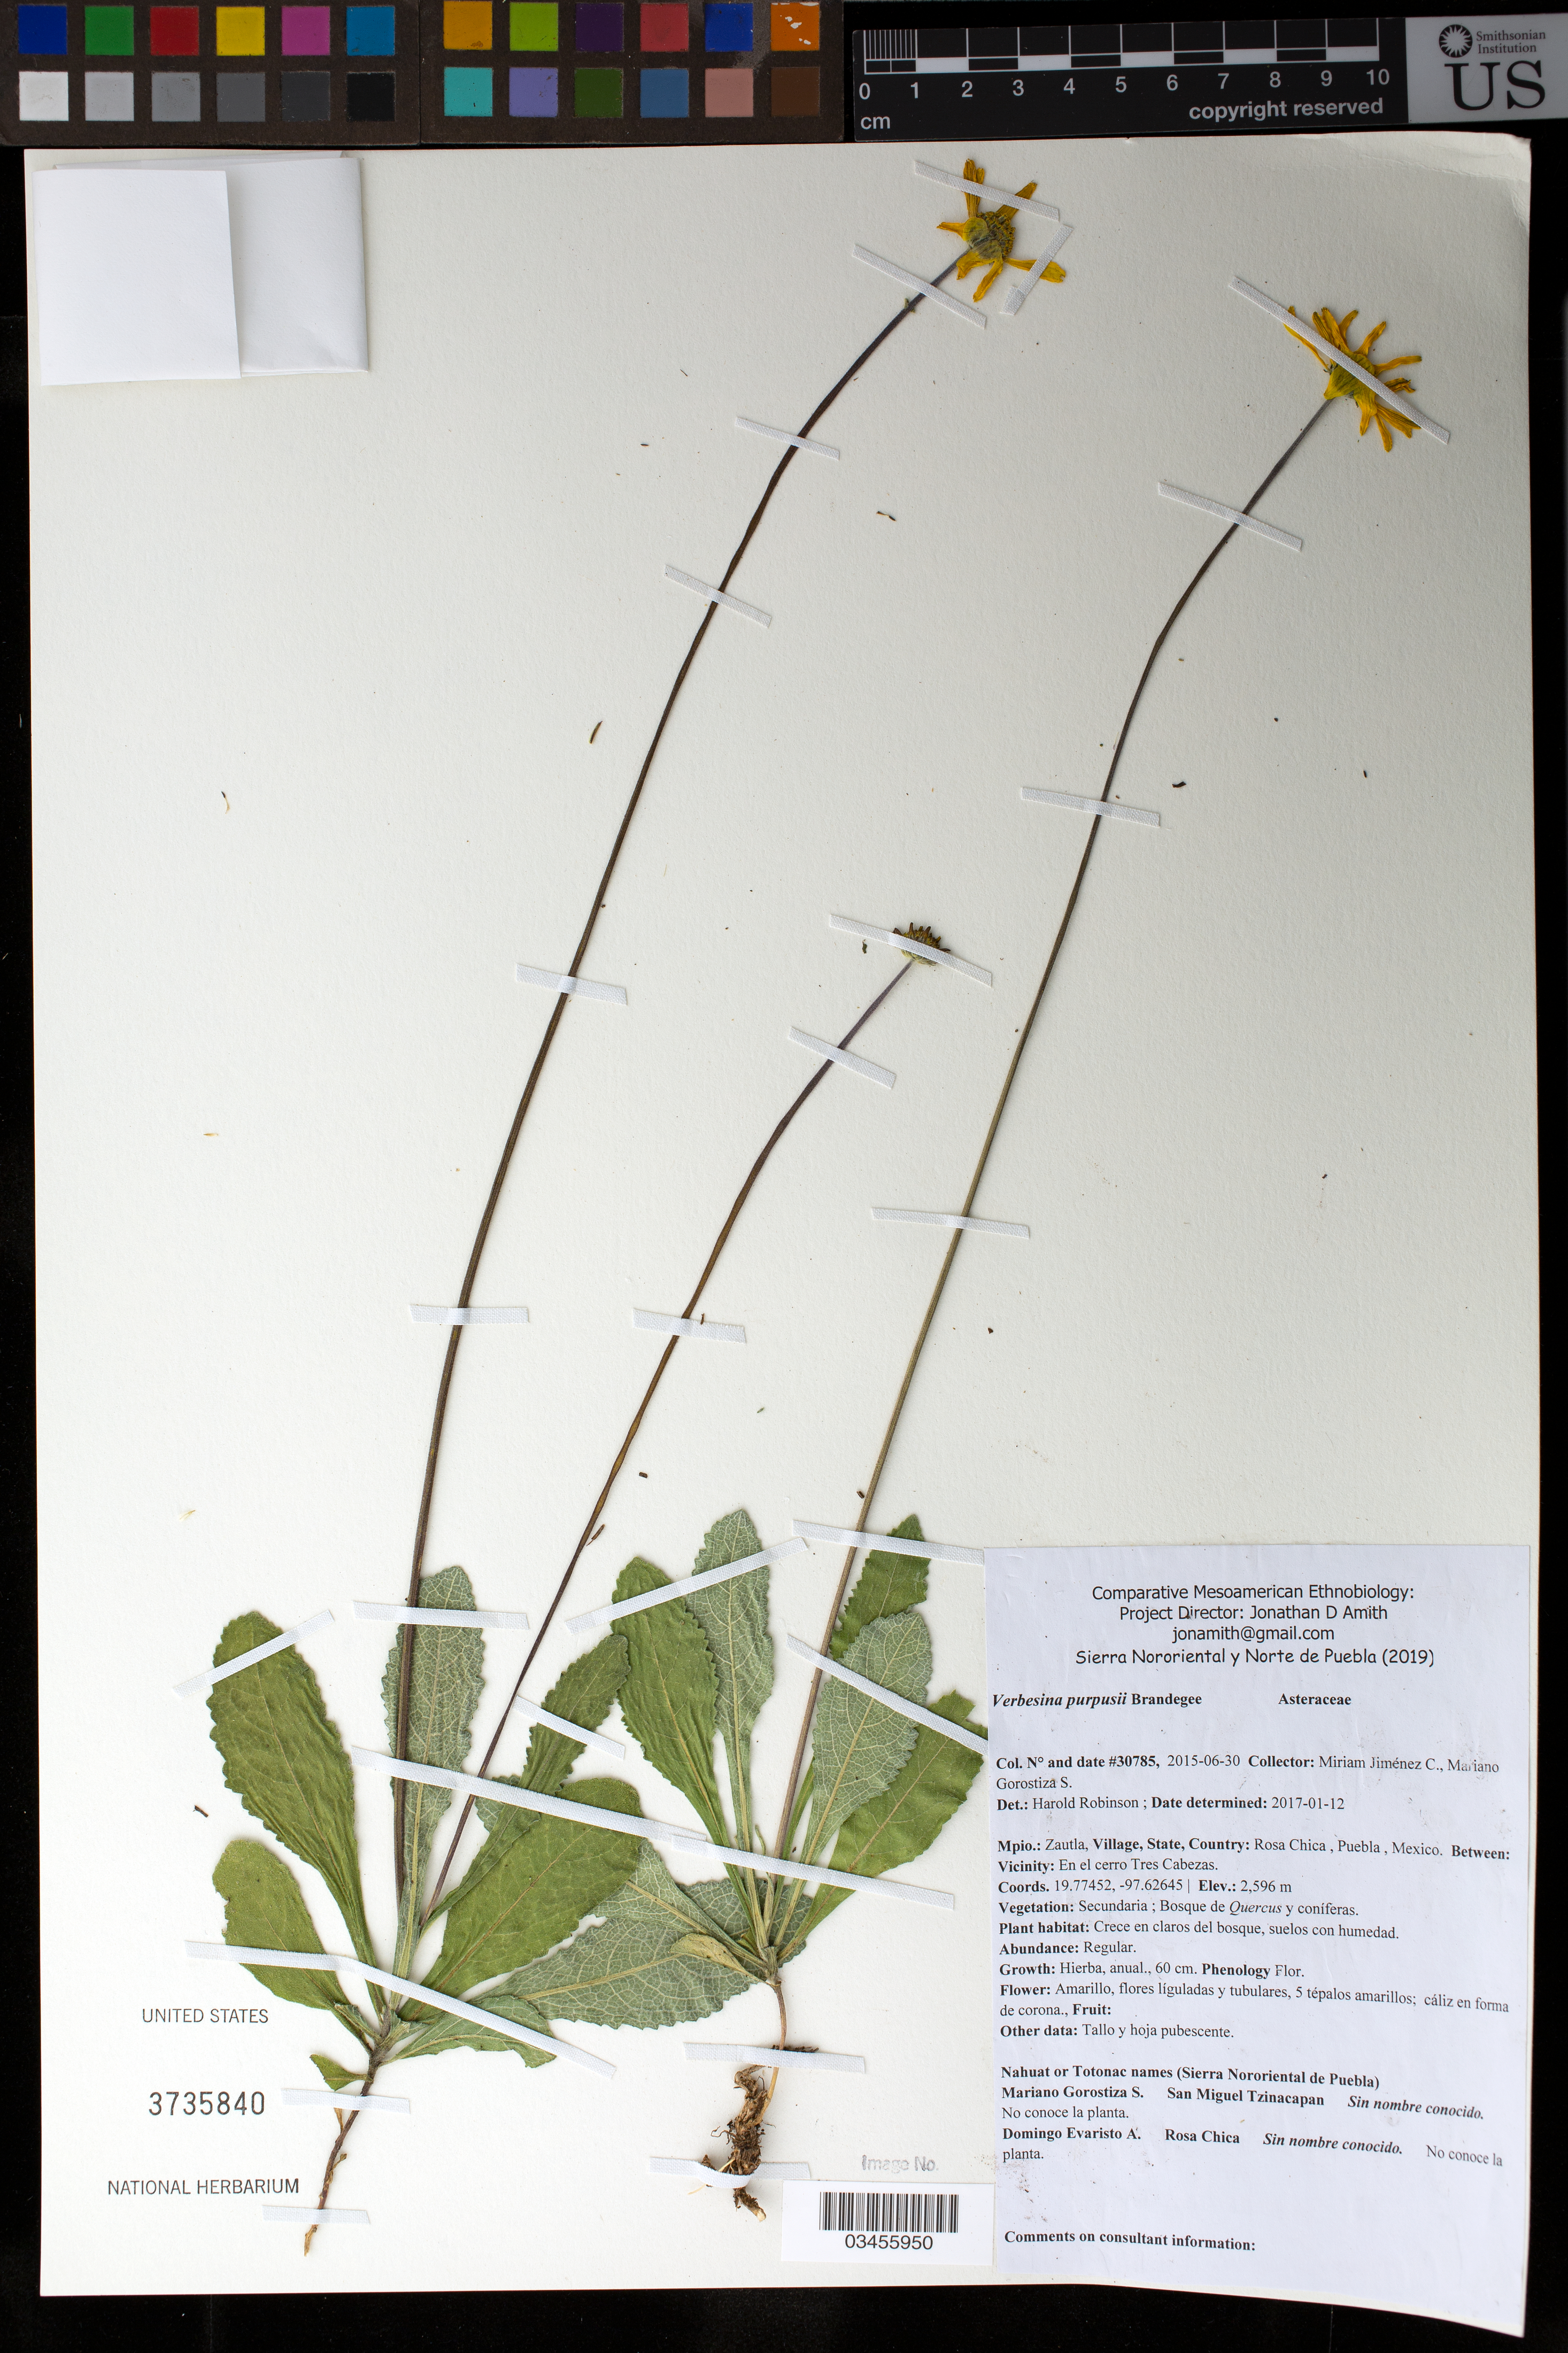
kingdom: Plantae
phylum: Tracheophyta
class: Magnoliopsida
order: Asterales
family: Asteraceae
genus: Verbesina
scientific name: Verbesina purpusii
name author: Brandegee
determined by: Robinson, Harold E., (US)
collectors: M. Jiménez Chimil & M. Gorostiza S.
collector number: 30785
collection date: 2015-06-30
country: México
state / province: Puebla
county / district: Xochiapulco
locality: PUEBLO: Rosa Chica; LOCALIDAD EXACTA: En el cerro Tres Cabezas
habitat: Bosque de encinos y coníferas | En claros del bosque, suelos con humedad.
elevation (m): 2596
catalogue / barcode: US 3735840